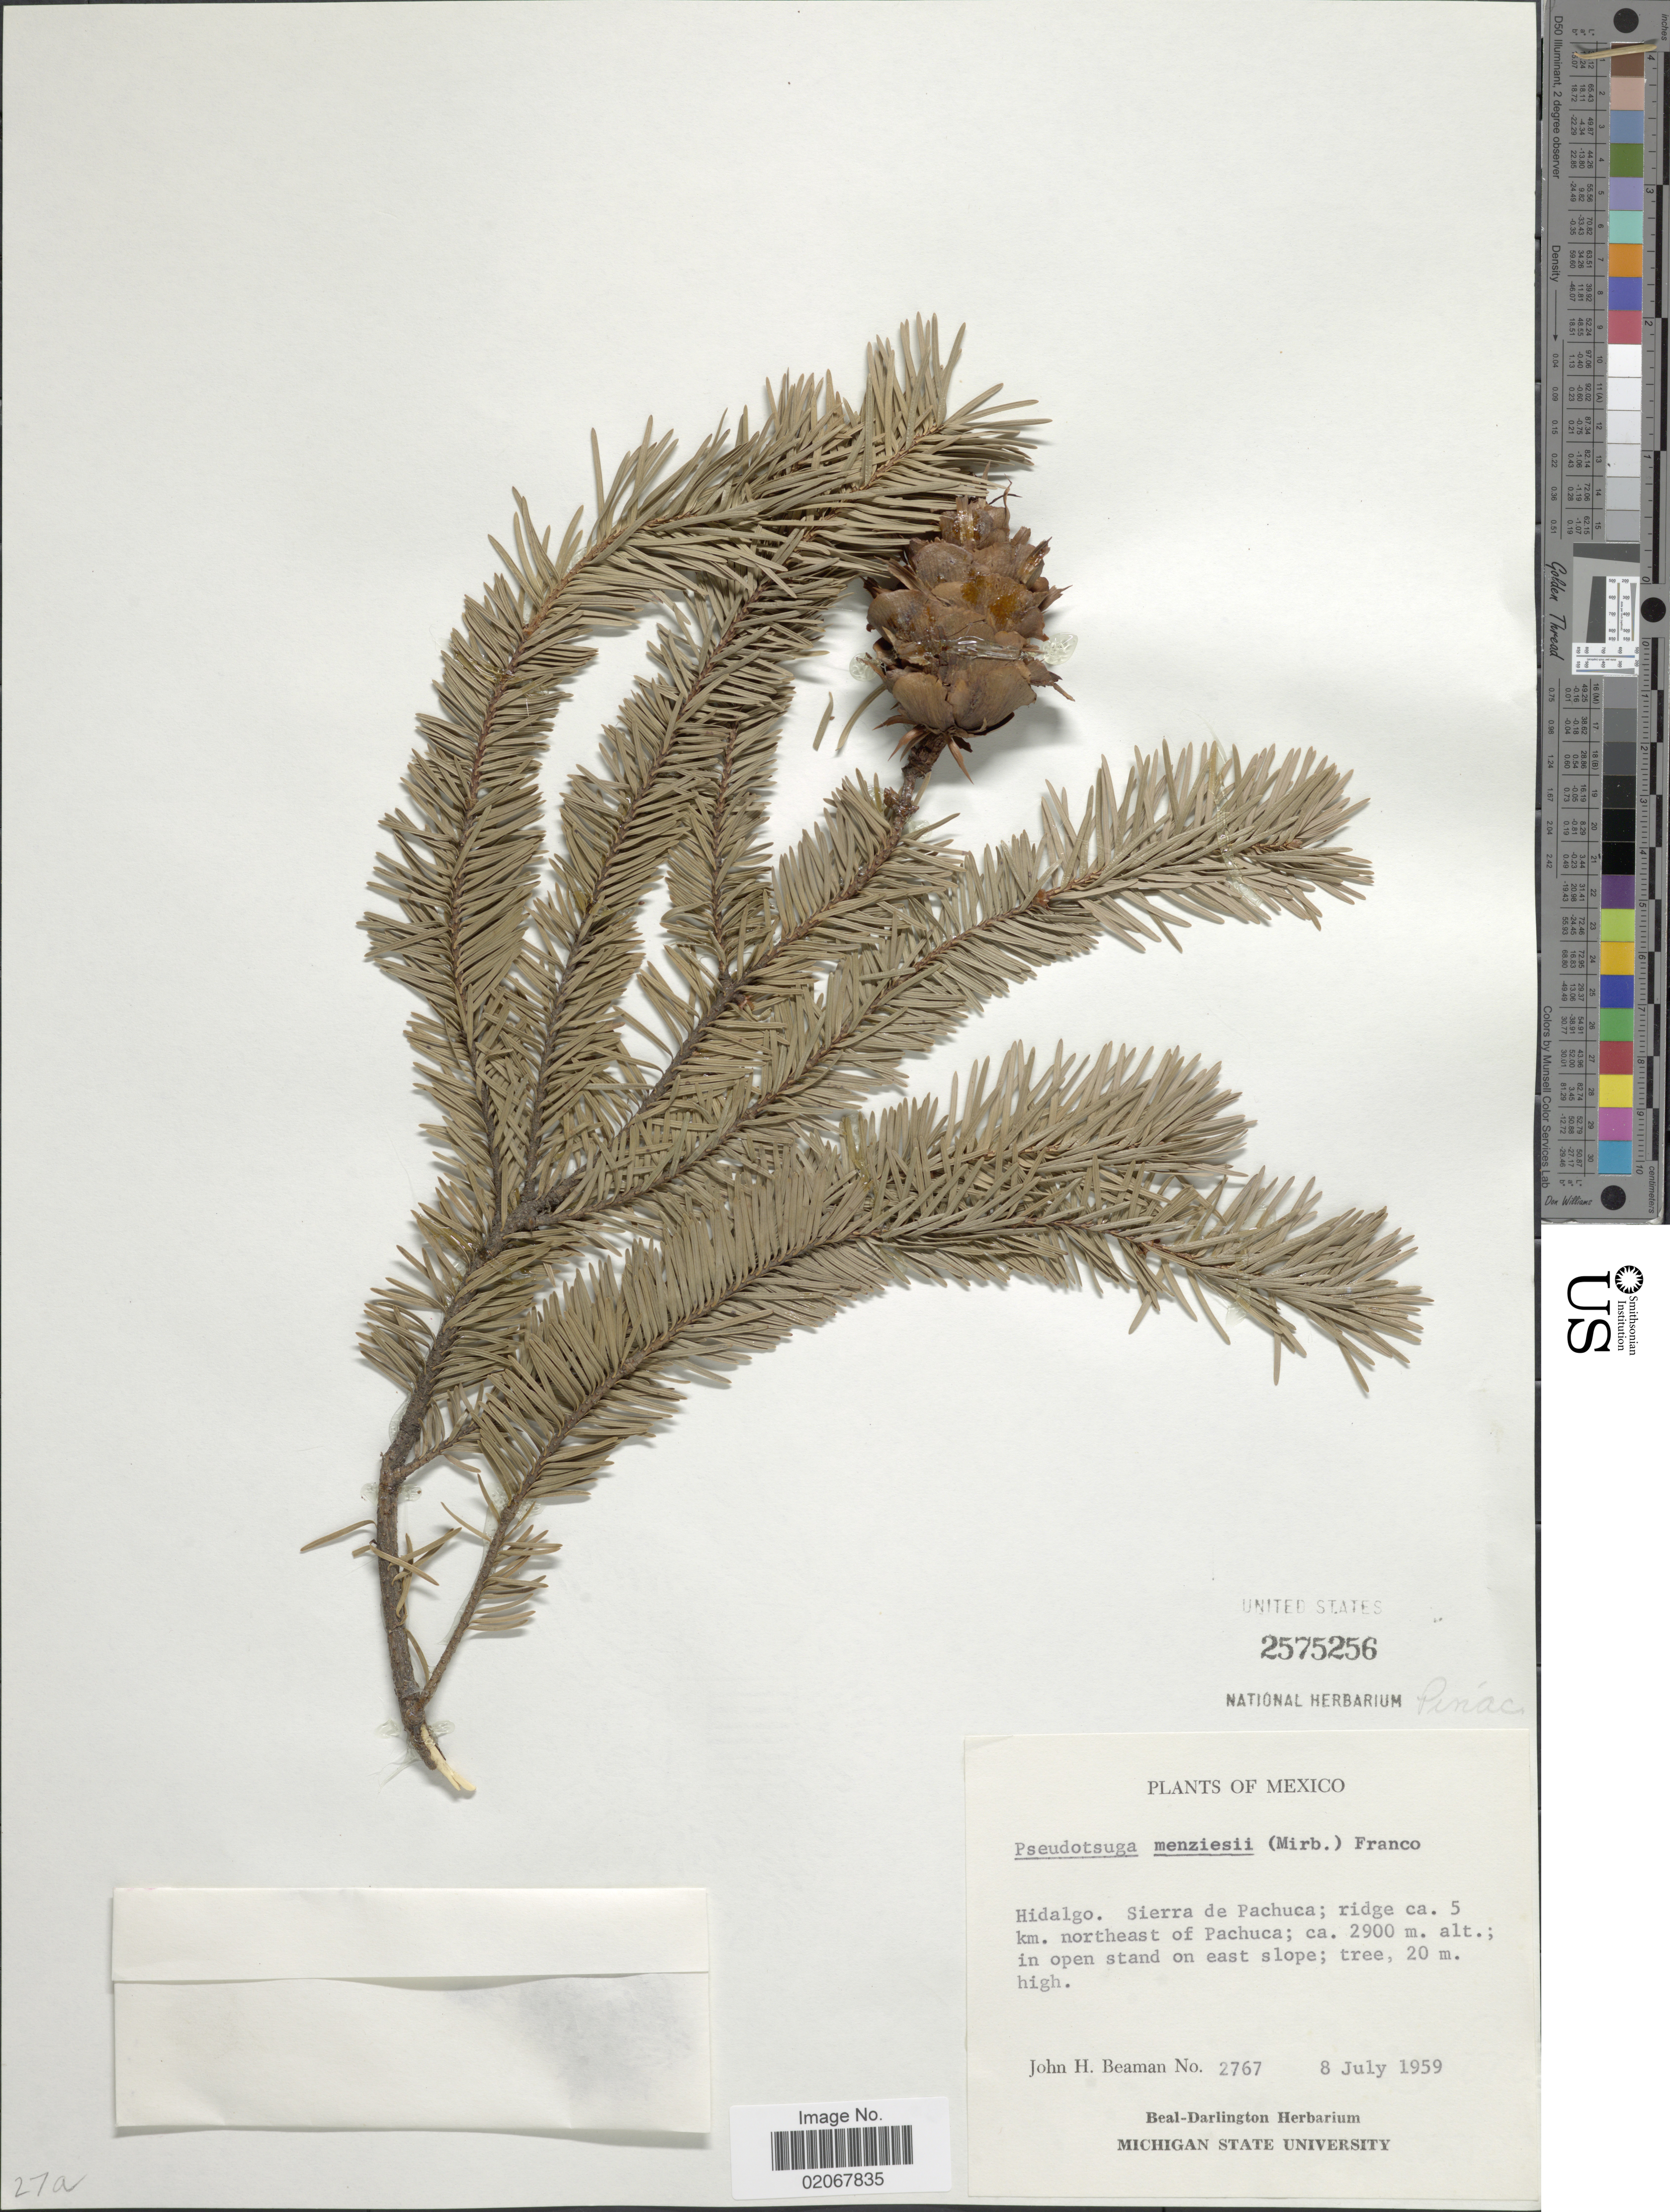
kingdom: Plantae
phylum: Tracheophyta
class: Pinopsida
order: Pinales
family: Pinaceae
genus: Pseudotsuga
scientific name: Pseudotsuga menziesii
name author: (Mirb.) Franco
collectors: J. H. Beaman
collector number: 2767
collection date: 1959-07-08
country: Mexico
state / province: Hidalgo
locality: Sierra de Pachuca; ridge ca. 5 km. northeast of Pachuca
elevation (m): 2900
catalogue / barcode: US 2575256